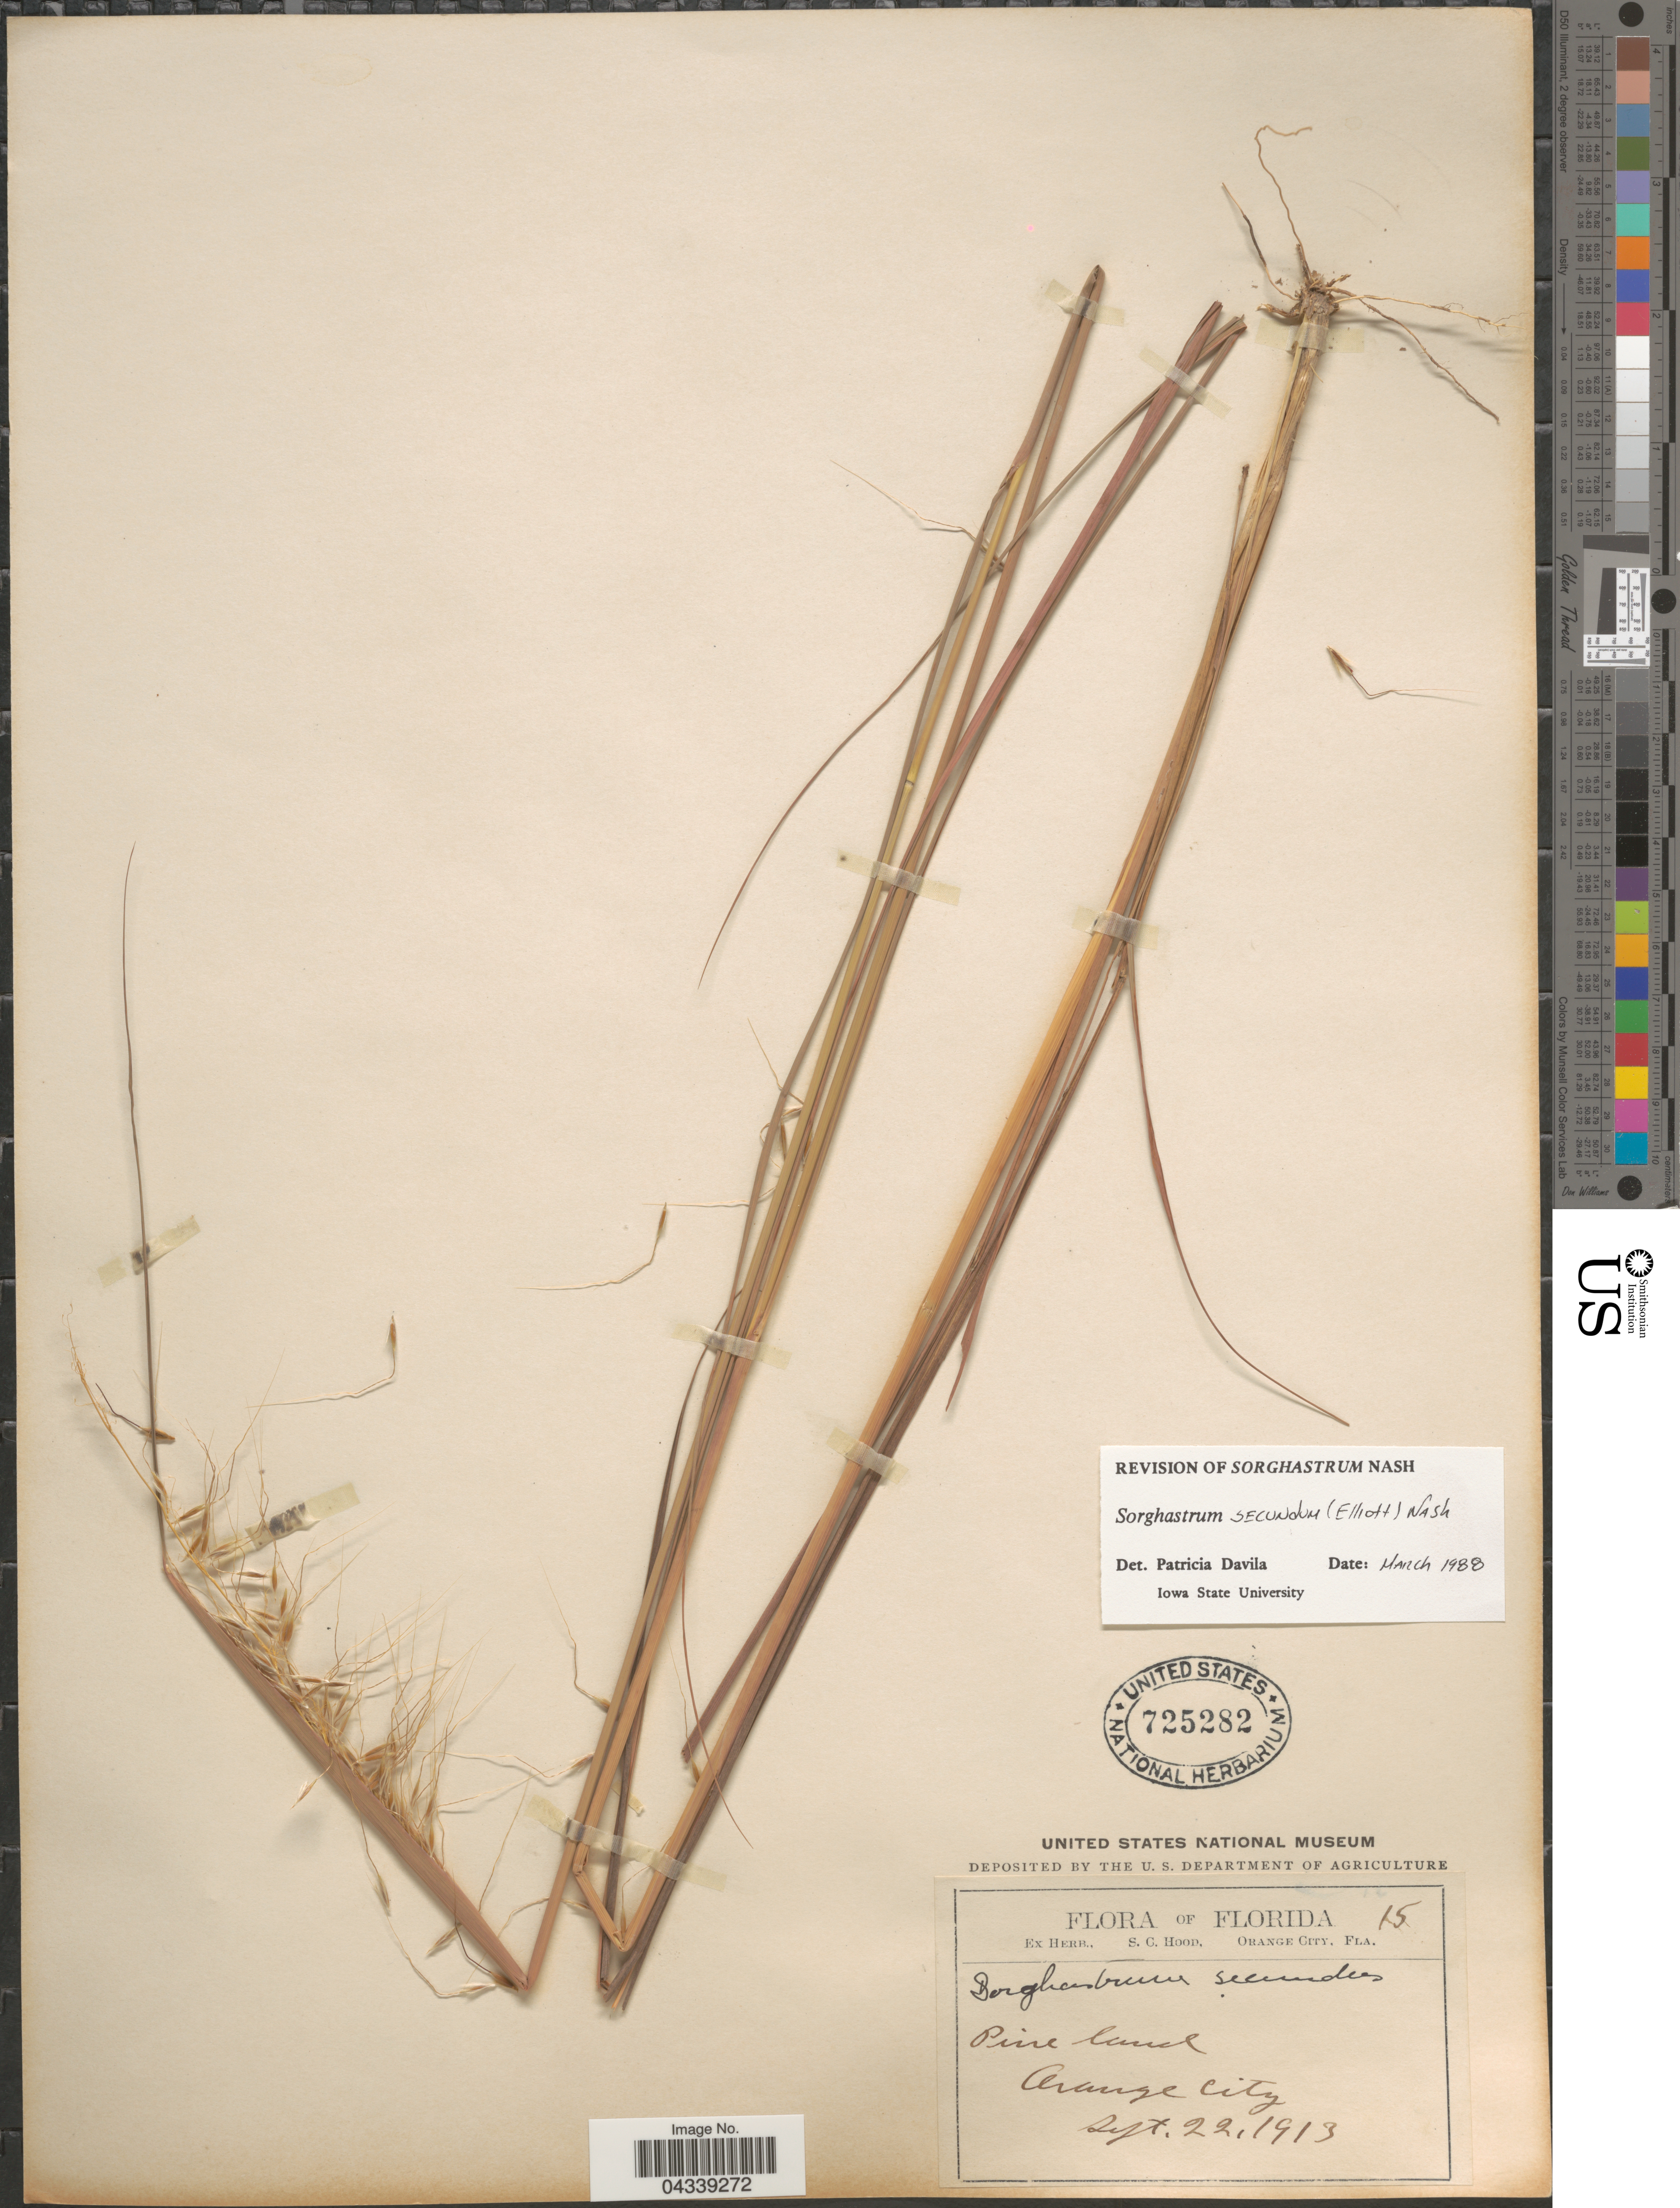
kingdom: Plantae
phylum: Tracheophyta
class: Liliopsida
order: Poales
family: Poaceae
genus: Sorghastrum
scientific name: Sorghastrum secundum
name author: (Elliott) Nash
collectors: Ex herb. S. C. Hood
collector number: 15?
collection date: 1913-09-22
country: United States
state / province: Florida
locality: Orange city.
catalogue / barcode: US 725282